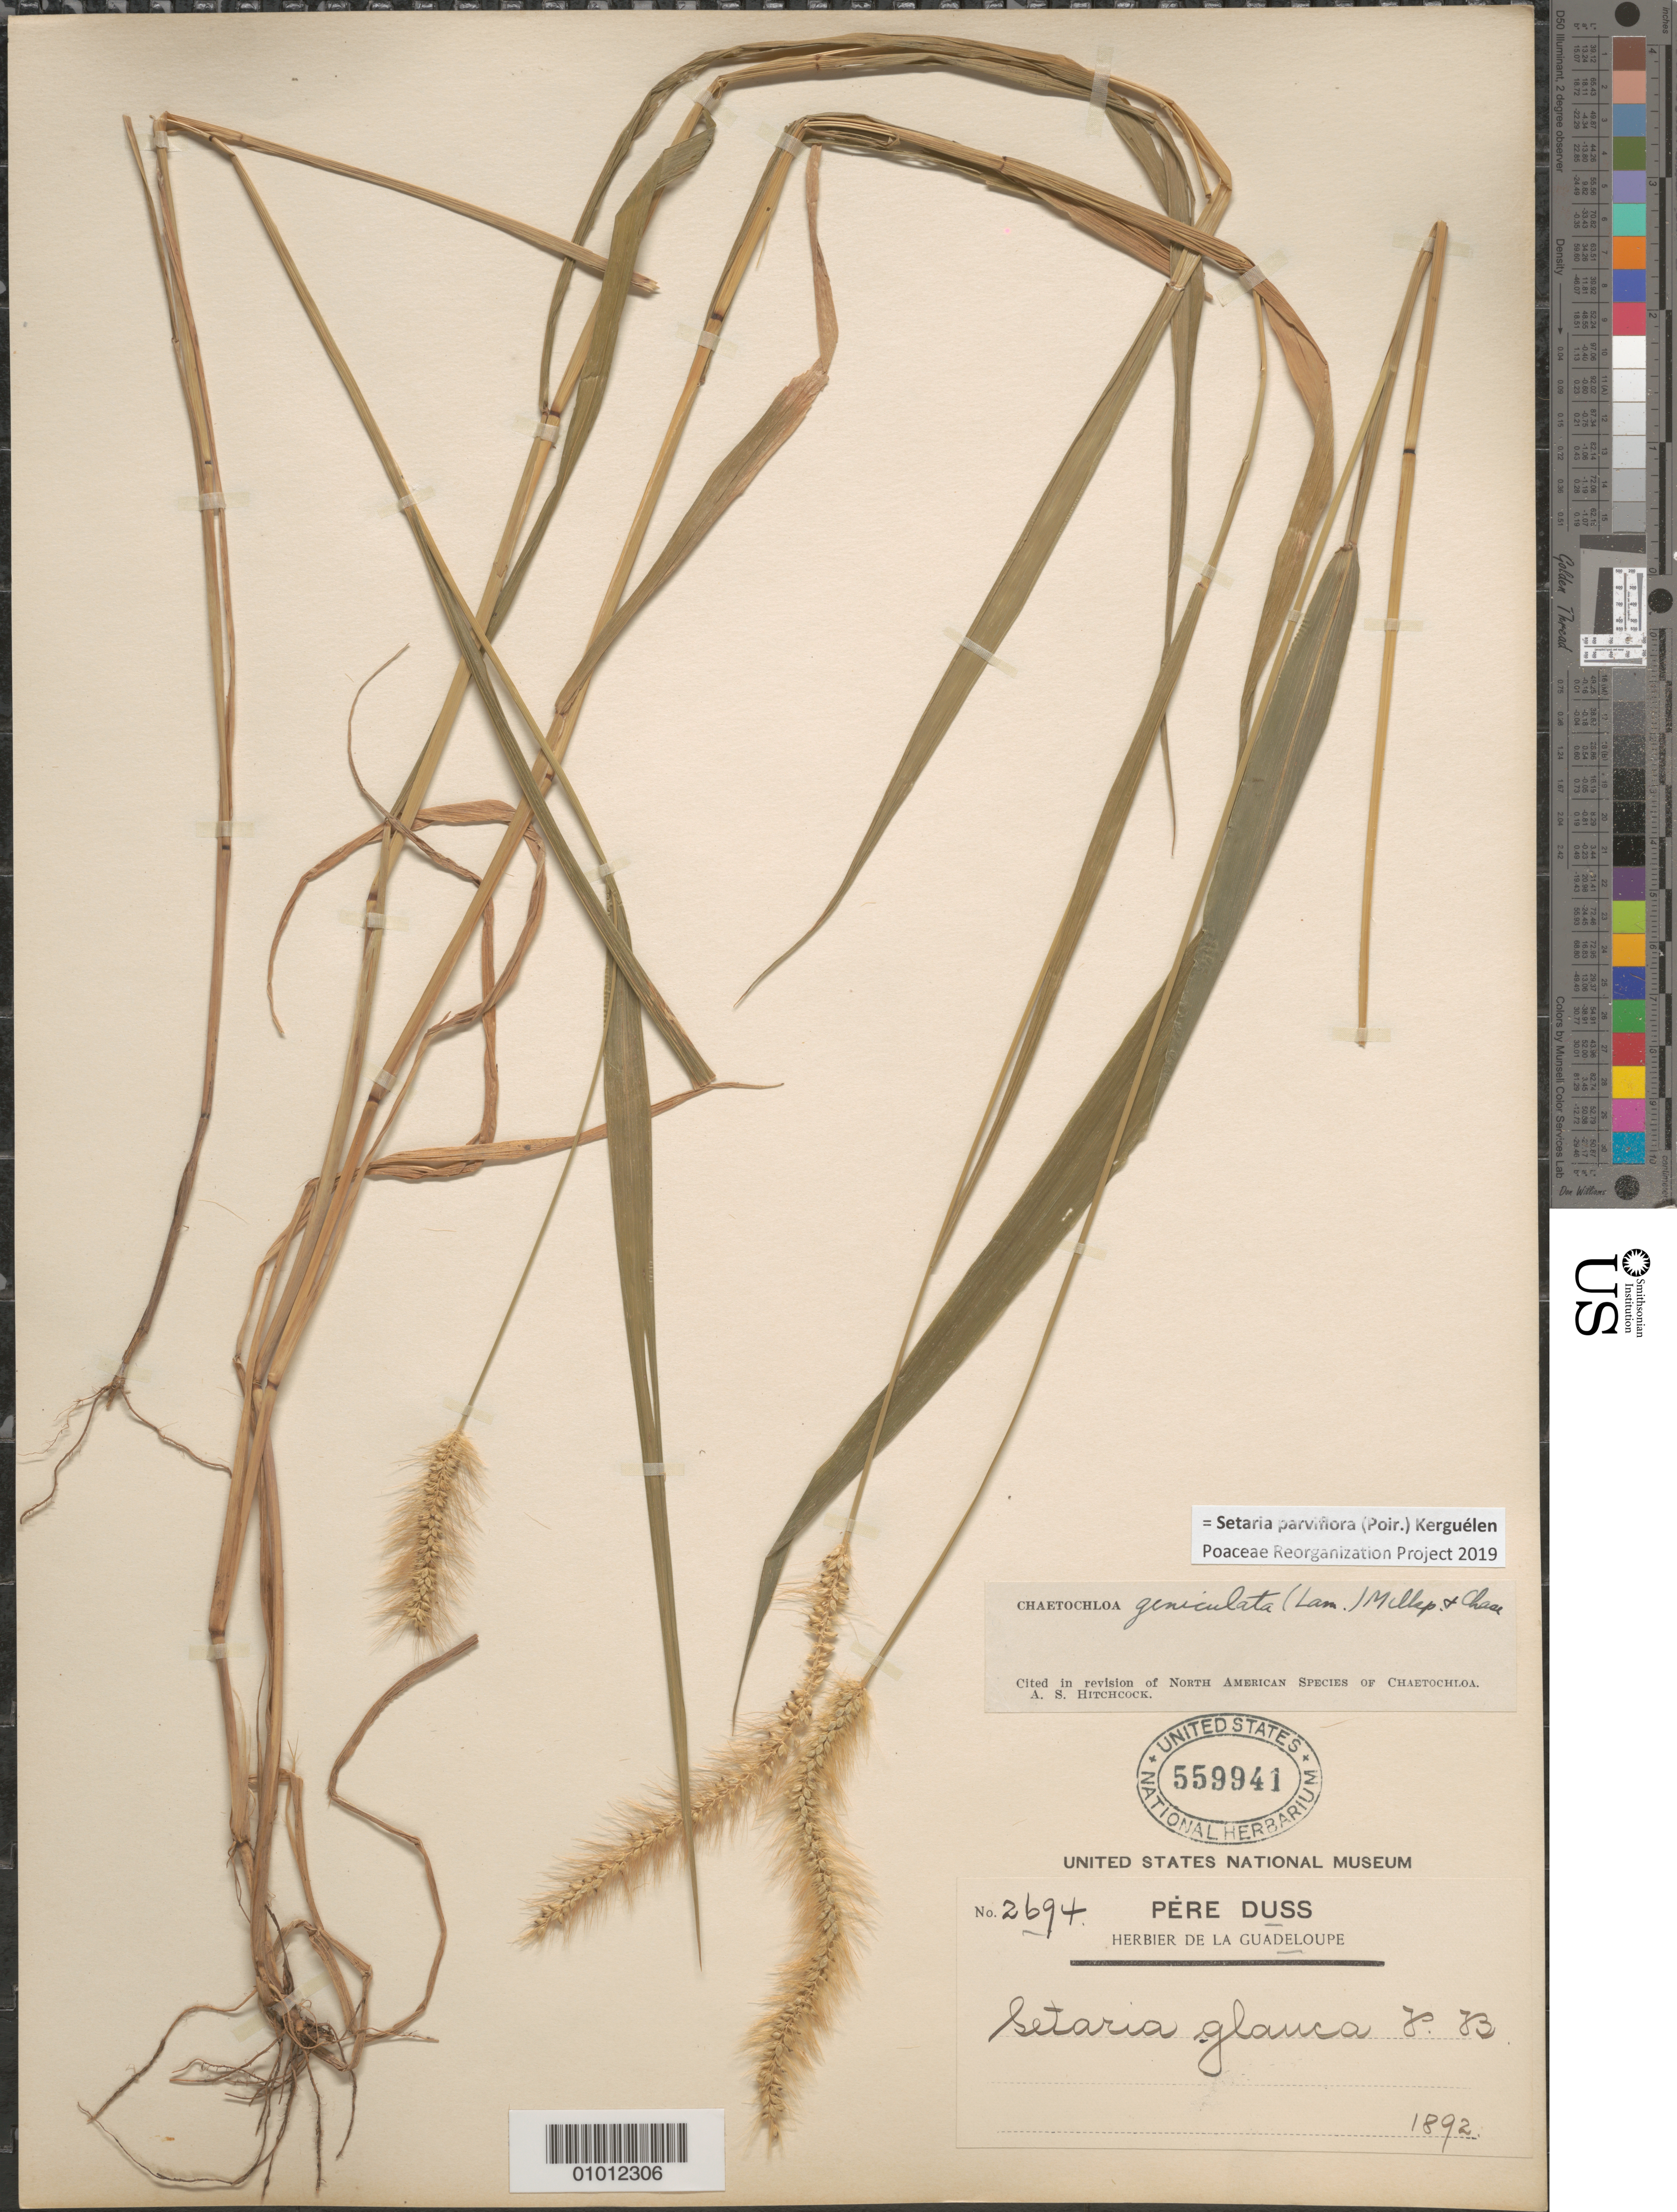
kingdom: Plantae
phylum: Tracheophyta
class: Liliopsida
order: Poales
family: Poaceae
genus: Setaria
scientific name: Setaria parviflora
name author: (Poir.) Kerguélen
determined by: Poaceae Reorganization Project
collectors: Père Duss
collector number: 2694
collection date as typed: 1892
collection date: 1892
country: Guadeloupe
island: Basse Terre [Guadeloupe]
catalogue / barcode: US 559941